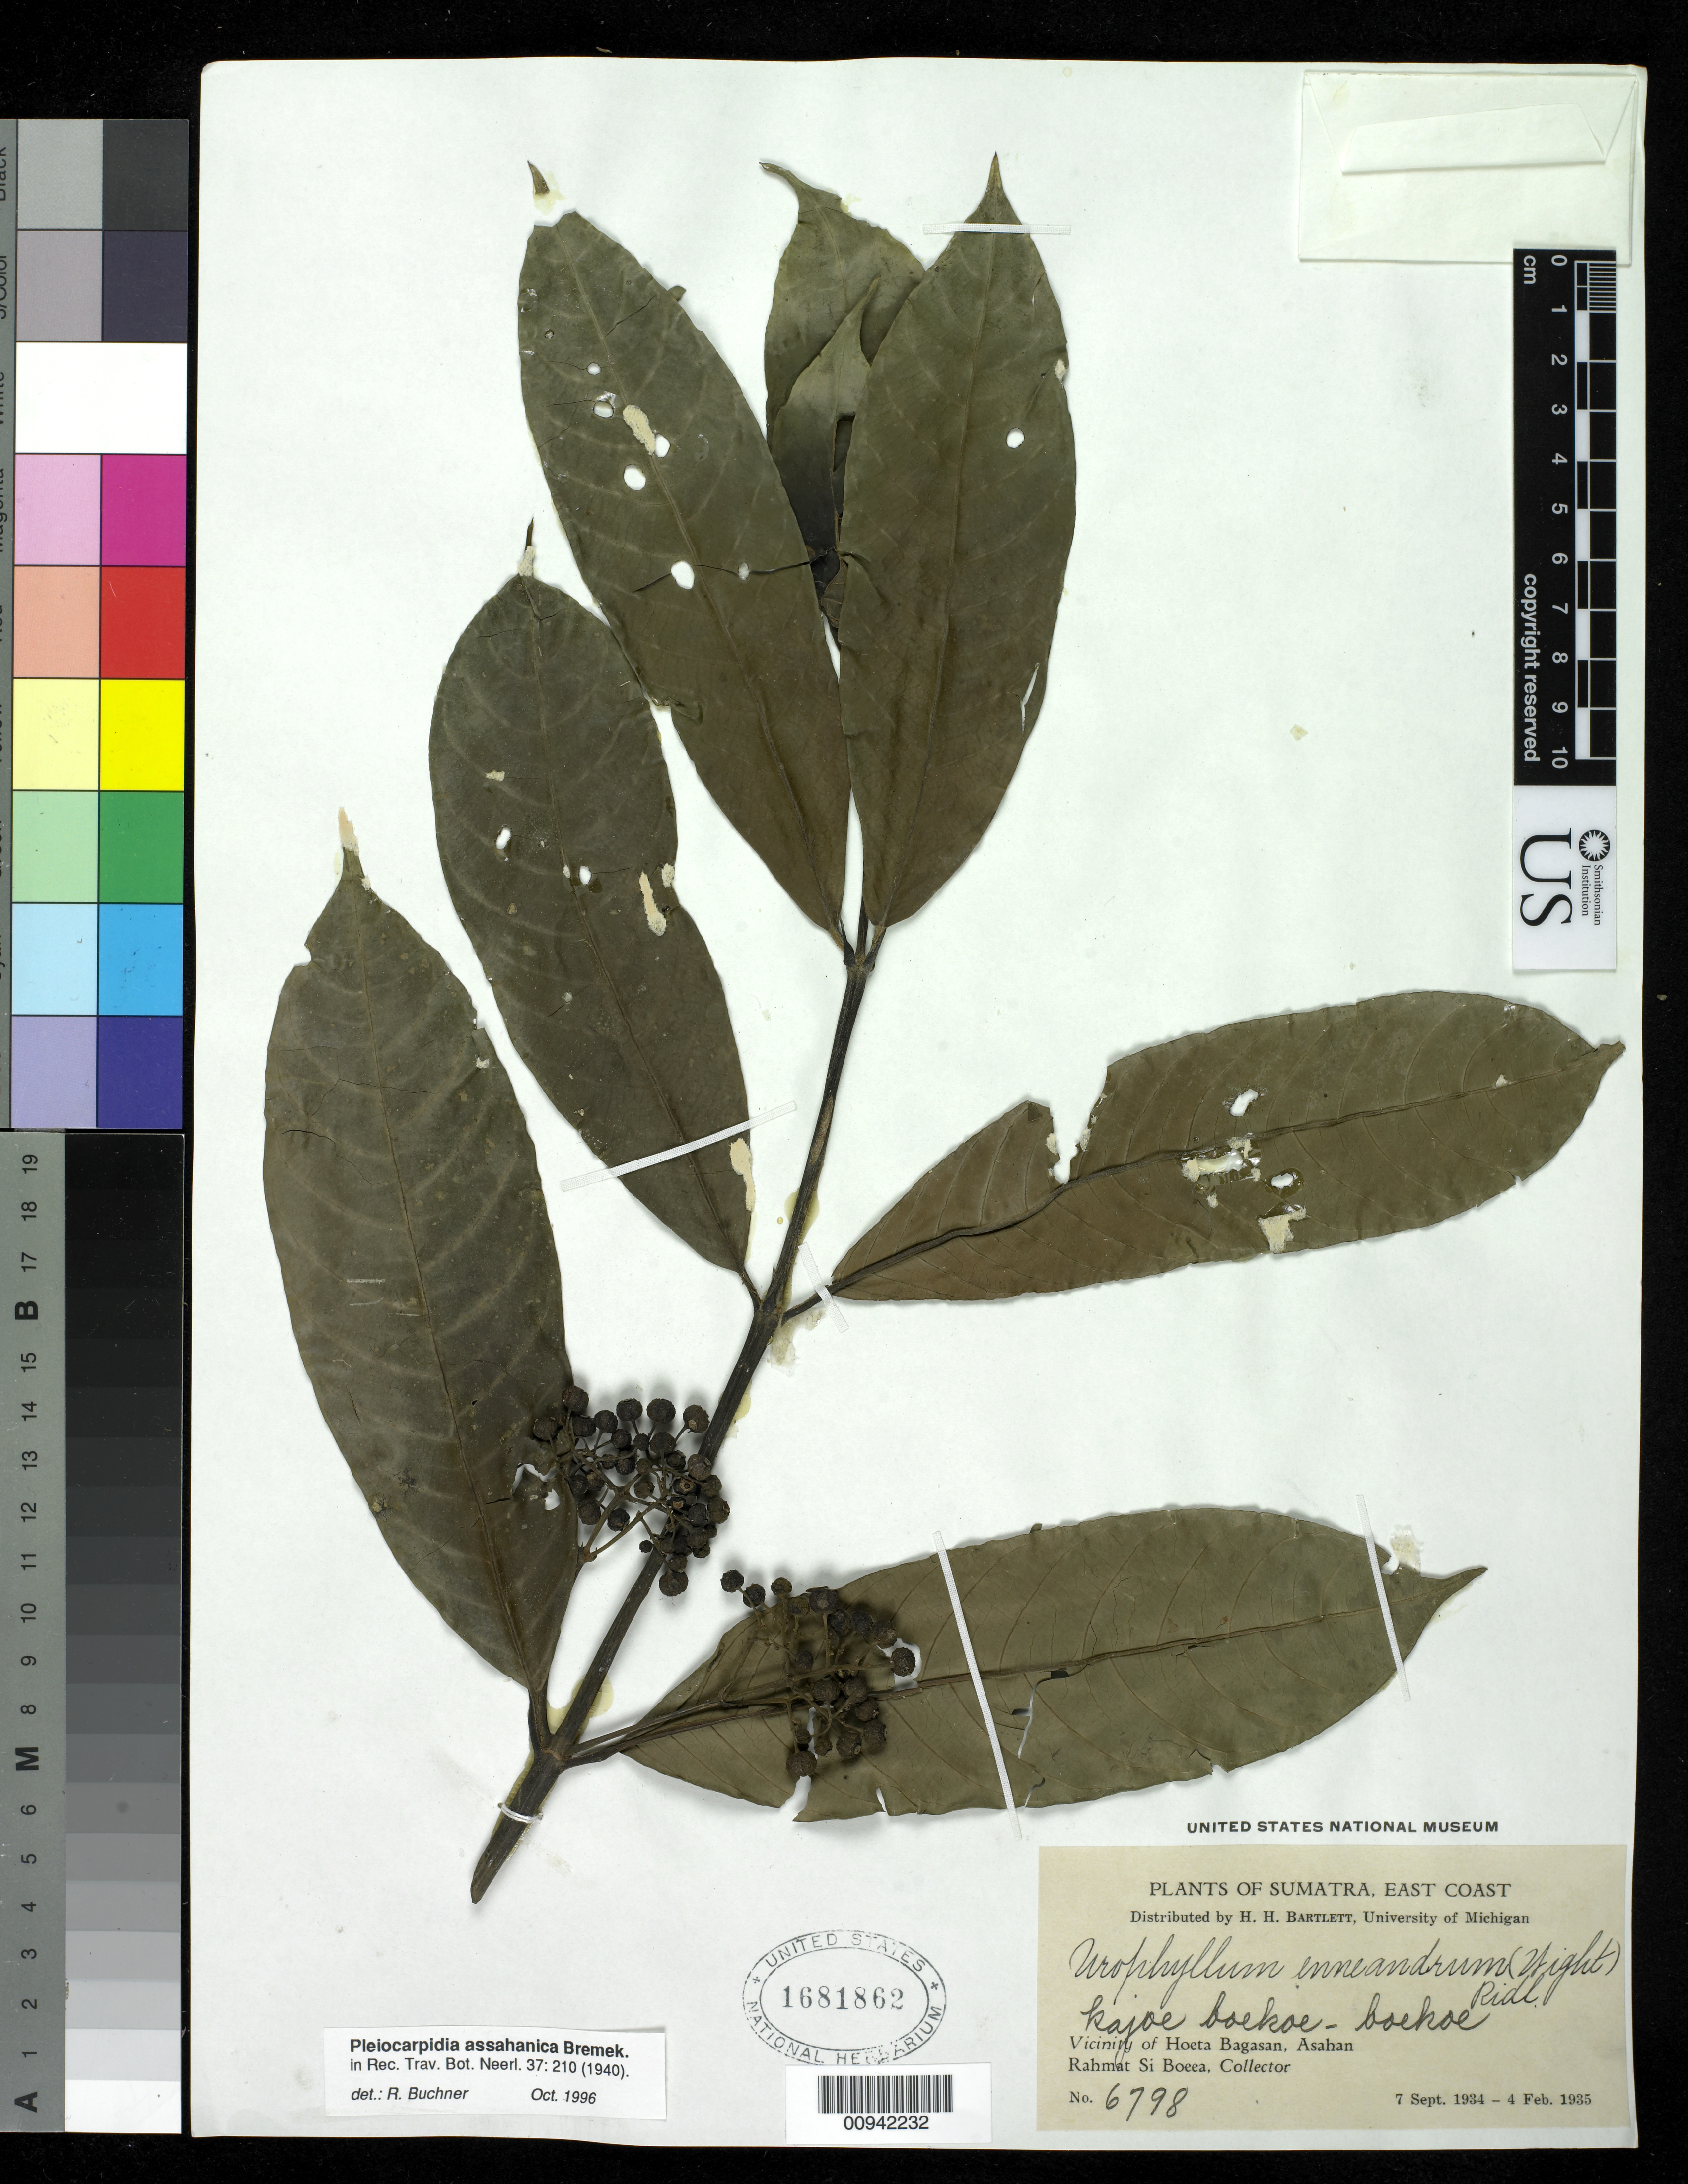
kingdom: Plantae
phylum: Tracheophyta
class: Magnoliopsida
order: Gentianales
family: Rubiaceae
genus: Pleiocarpidia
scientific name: Pleiocarpidia assahanica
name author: Bremek.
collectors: Rahmat Si Boeea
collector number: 6798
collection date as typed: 07 Sep 1934 to 04 Feb 1935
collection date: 1934-09-07/1935-02-04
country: Indonesia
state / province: Sumatra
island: Sumatra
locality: vicinity of Hoeta Bagasan, Asahan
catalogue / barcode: US 1681862